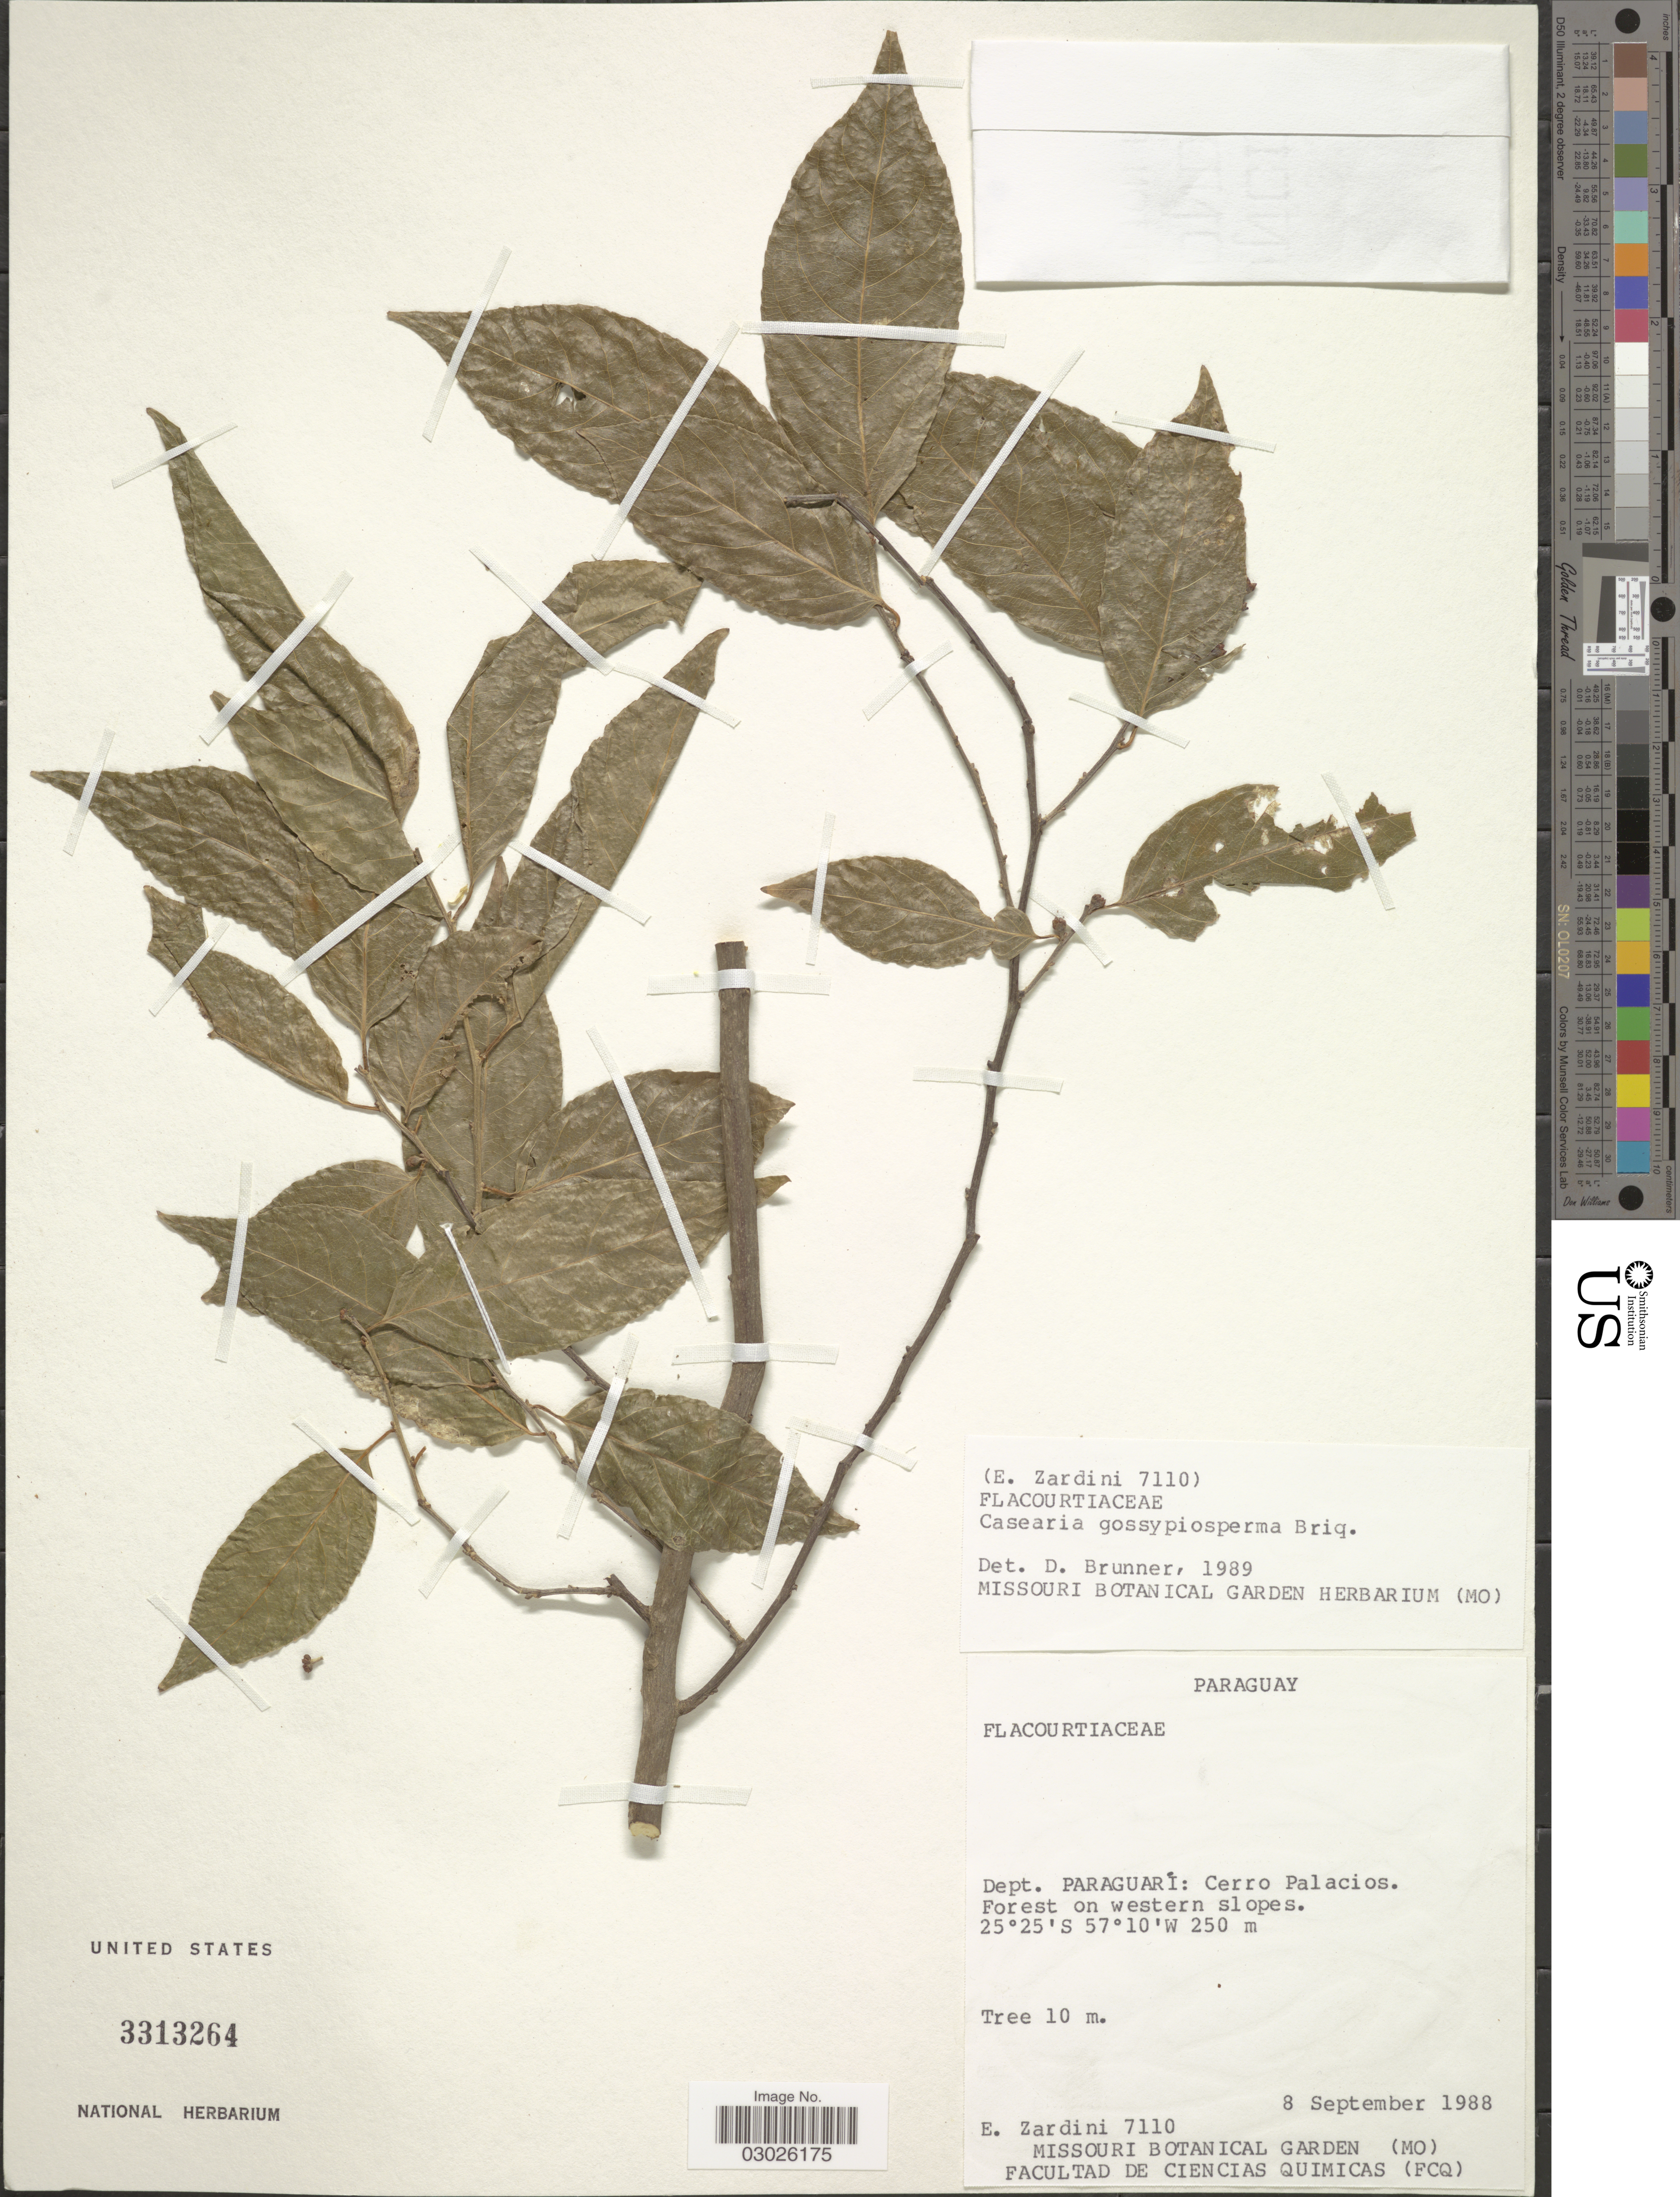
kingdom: Plantae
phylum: Tracheophyta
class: Magnoliopsida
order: Malpighiales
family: Salicaceae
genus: Casearia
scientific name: Casearia gossypiosperma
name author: Briq.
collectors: E. Zardini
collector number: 7110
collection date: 1988-09-08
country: Paraguay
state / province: Paraguari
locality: Dept. Paraguarí: Cerro Palacios, Forest on western slopes.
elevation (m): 250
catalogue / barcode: US 3313264